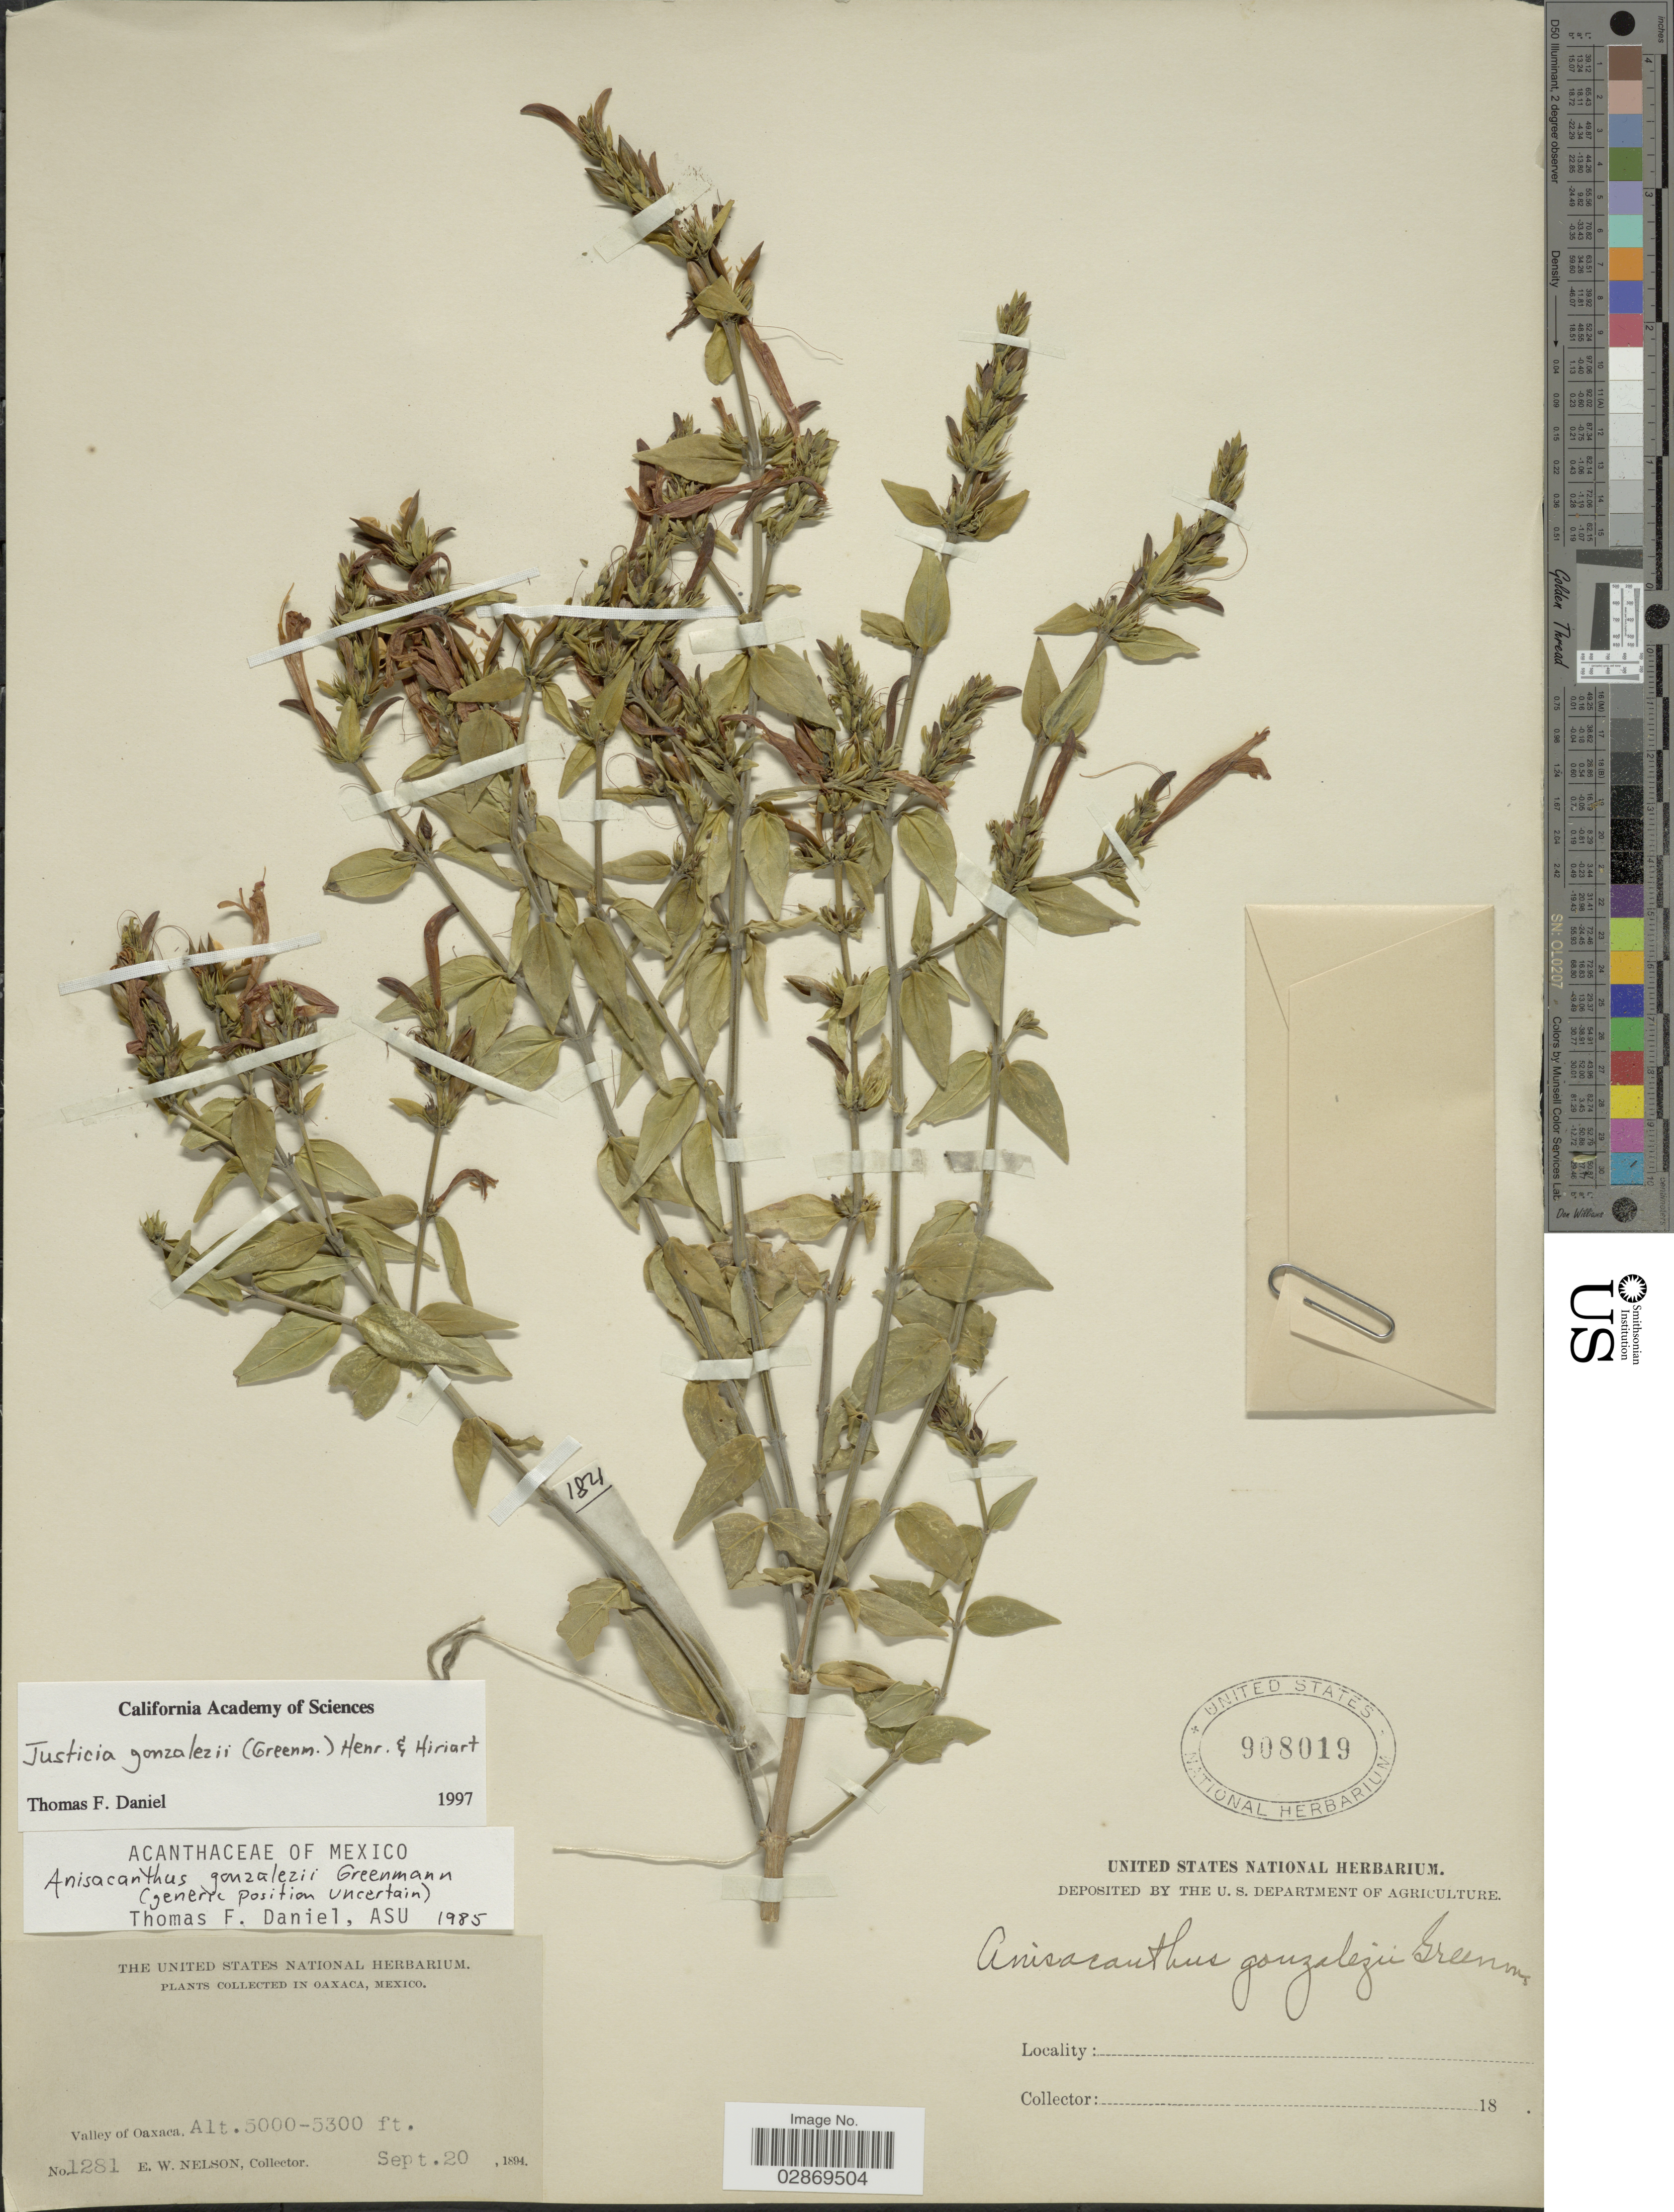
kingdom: Plantae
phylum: Tracheophyta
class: Magnoliopsida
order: Lamiales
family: Acanthaceae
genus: Anisacanthus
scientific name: Anisacanthus gonzalezii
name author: Greenm.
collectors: E. W. Nelson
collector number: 1281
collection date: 1894-09-20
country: Mexico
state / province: Oaxaca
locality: Valley of Oaxaca.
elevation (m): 1524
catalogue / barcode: US 908019